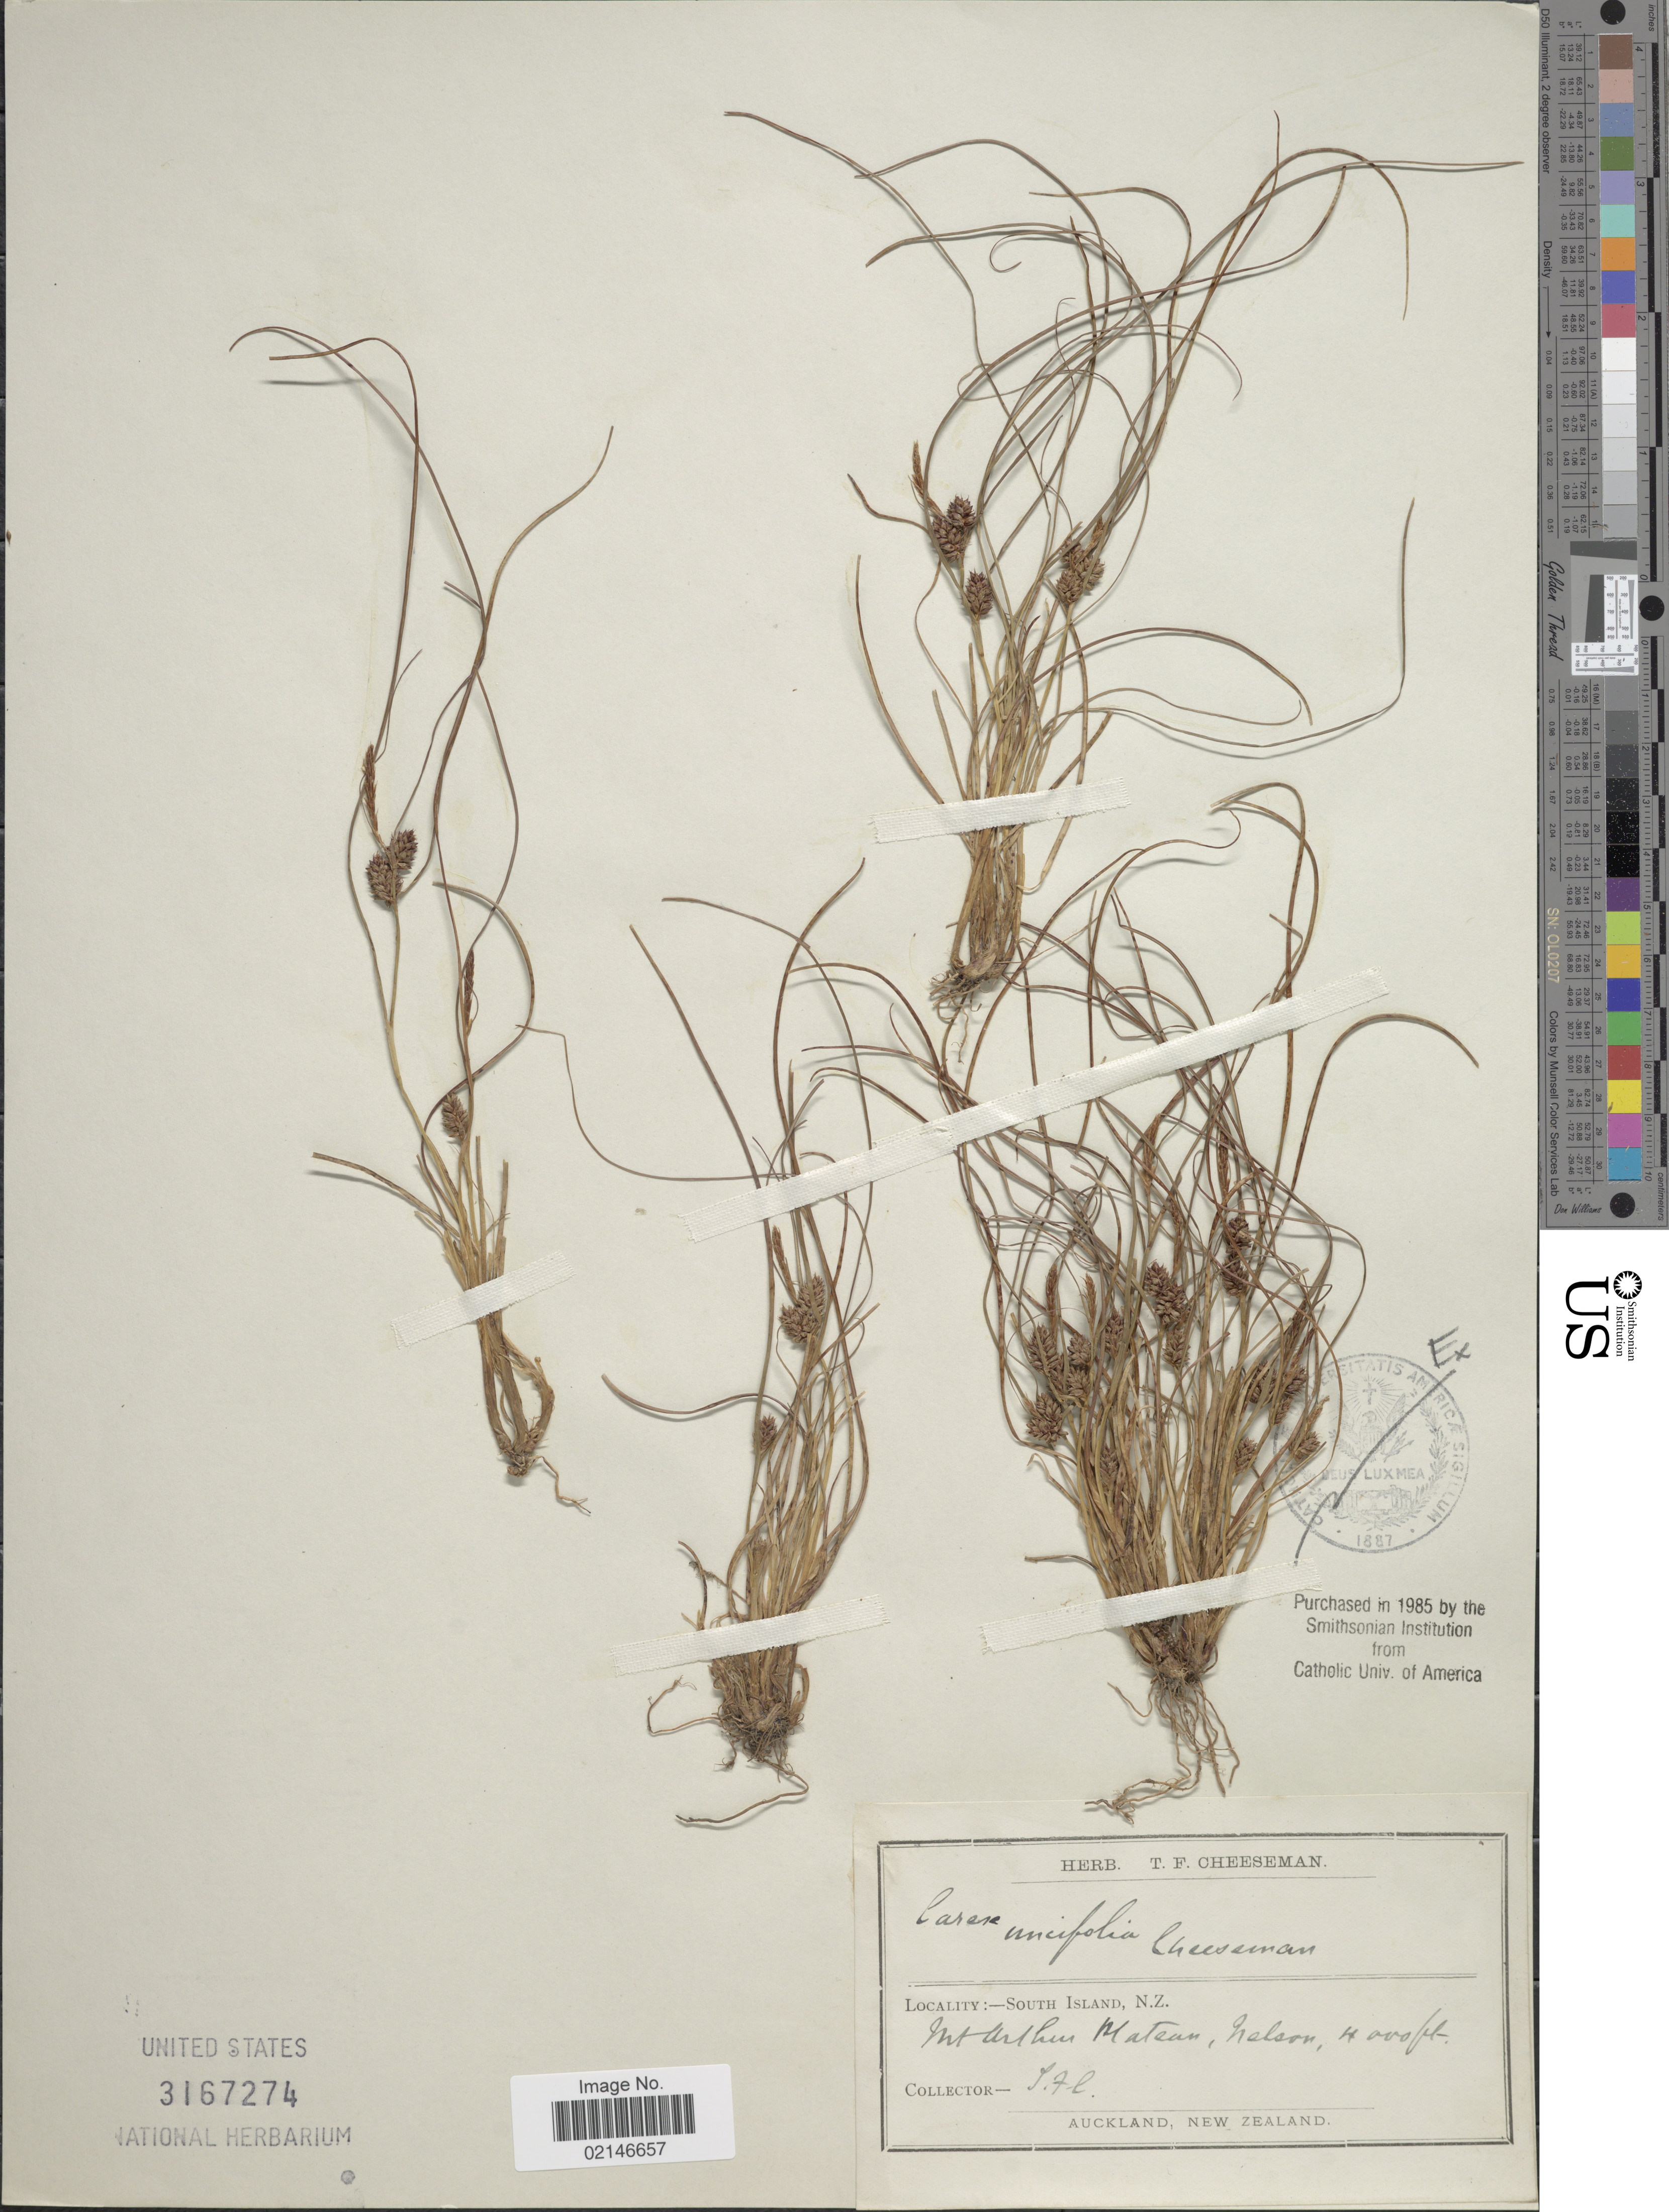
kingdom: Plantae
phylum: Tracheophyta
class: Liliopsida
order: Poales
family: Cyperaceae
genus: Carex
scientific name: Carex uncifolia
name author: Cheeseman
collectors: T. F. Cheeseman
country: New Zealand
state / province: Nelson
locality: South Island, Mt. Arthur Plateau, Nelson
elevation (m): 1219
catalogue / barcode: US 3167274